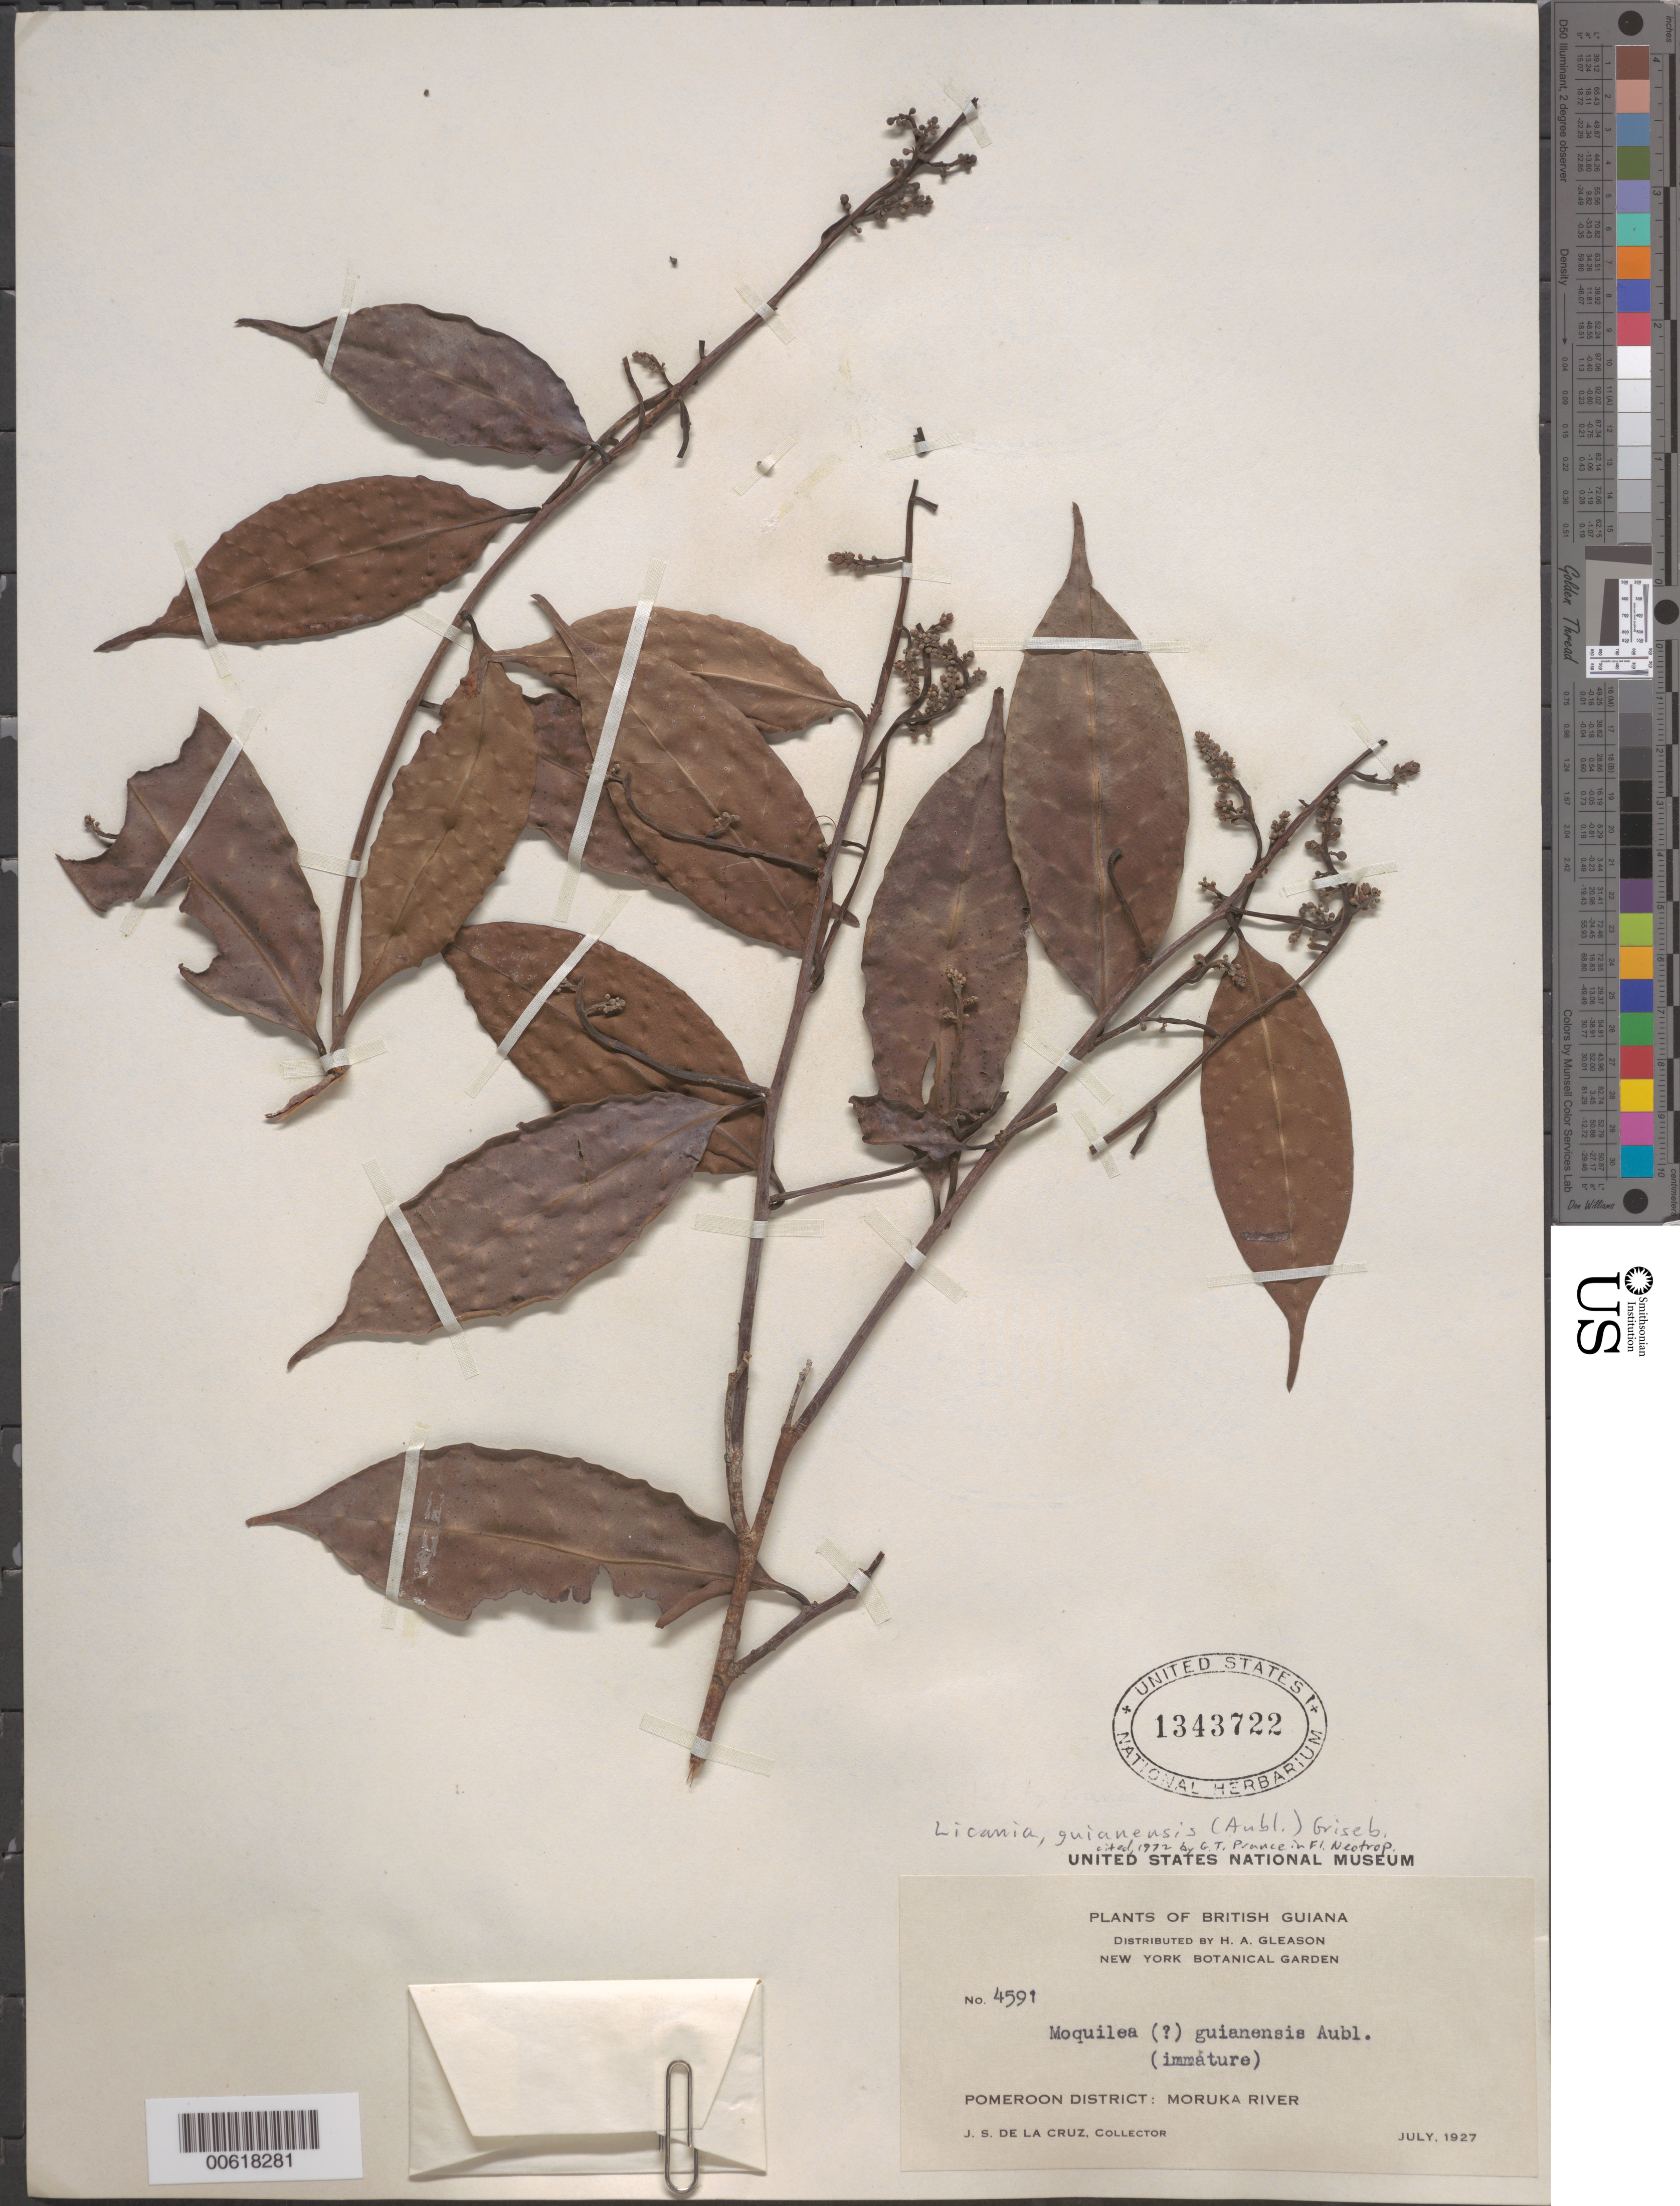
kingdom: Plantae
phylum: Tracheophyta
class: Magnoliopsida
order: Malpighiales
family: Chrysobalanaceae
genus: Moquilea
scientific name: Moquilea guianensis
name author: Aubl.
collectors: J. S. de la Cruz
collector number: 4591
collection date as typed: Jul-27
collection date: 1927-07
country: Guyana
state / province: Barima-Waini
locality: Moruka R., Pomeroon Dist.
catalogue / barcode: US 1343722